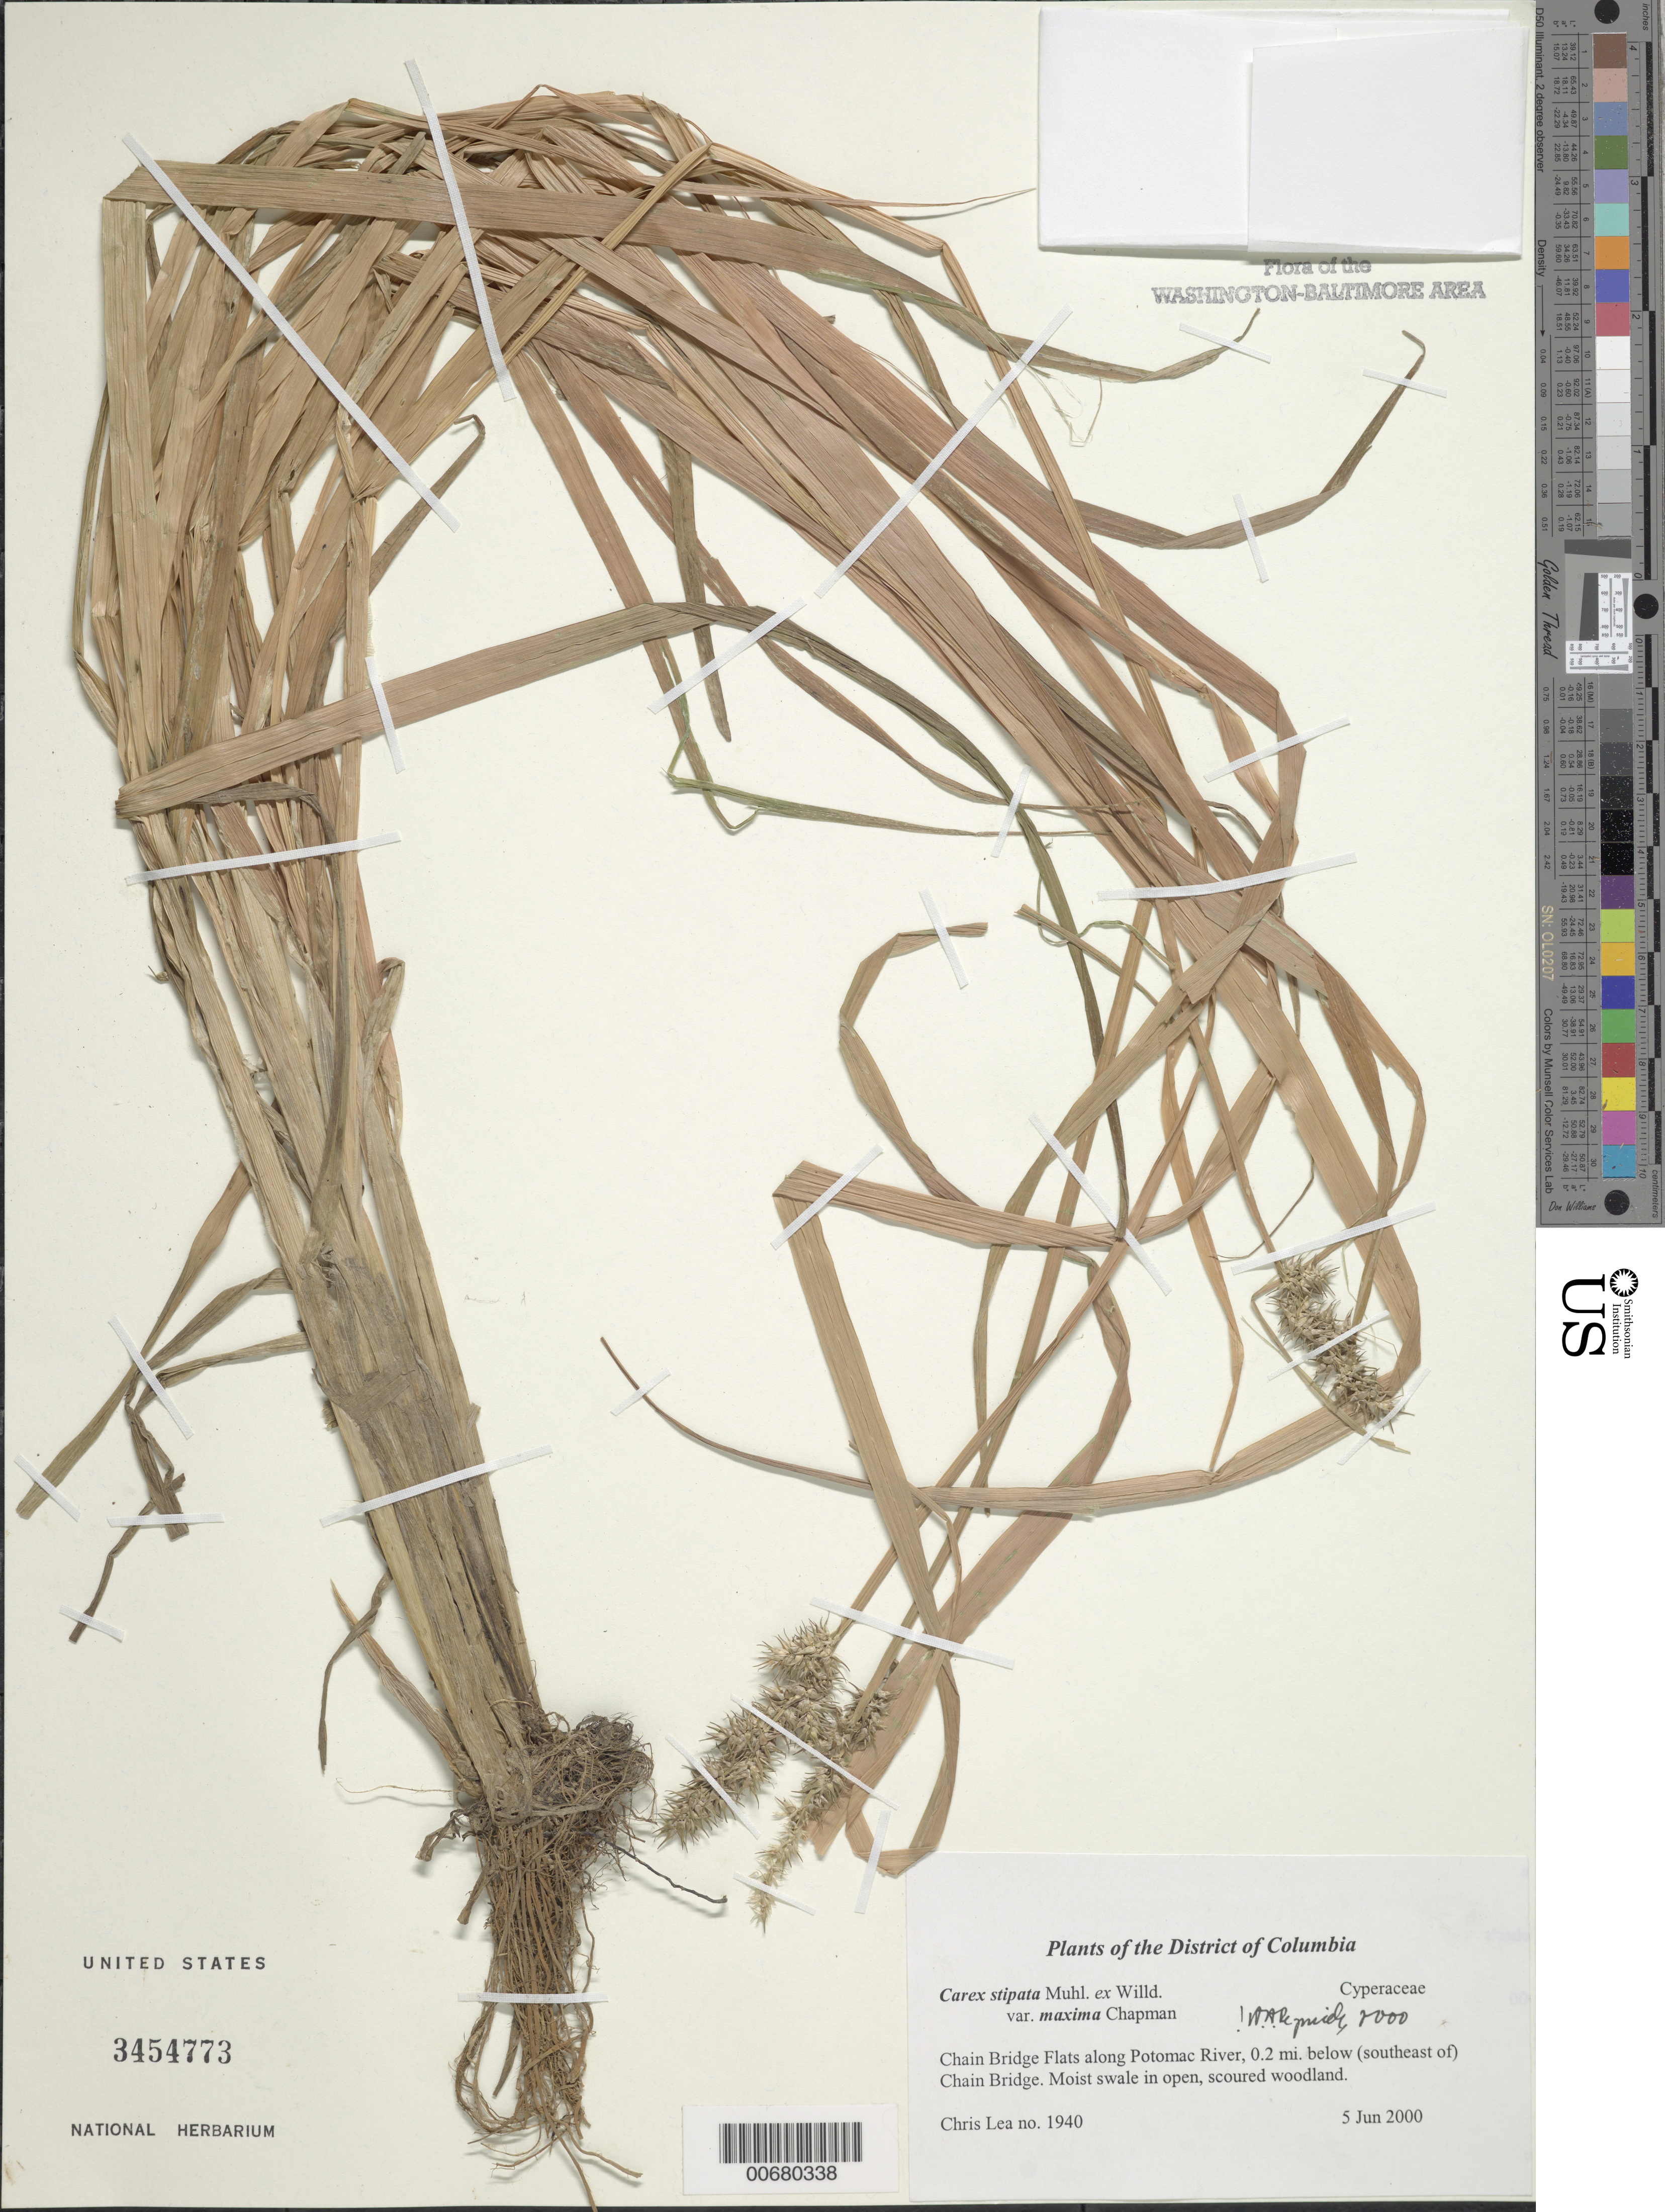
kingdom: Plantae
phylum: Tracheophyta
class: Liliopsida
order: Poales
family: Cyperaceae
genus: Carex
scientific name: Carex stipata var. maxima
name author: Chapm. ex Boott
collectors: C. Lea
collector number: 1940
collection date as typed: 05 Jun 2000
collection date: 2000-06-05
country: United States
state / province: District of Columbia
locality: Chain Bridge Flats along Potomac River, 0.2 mi. below (northwest of) Chain Bridge.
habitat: Moist swale in open, scoured woodland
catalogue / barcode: US 3454773